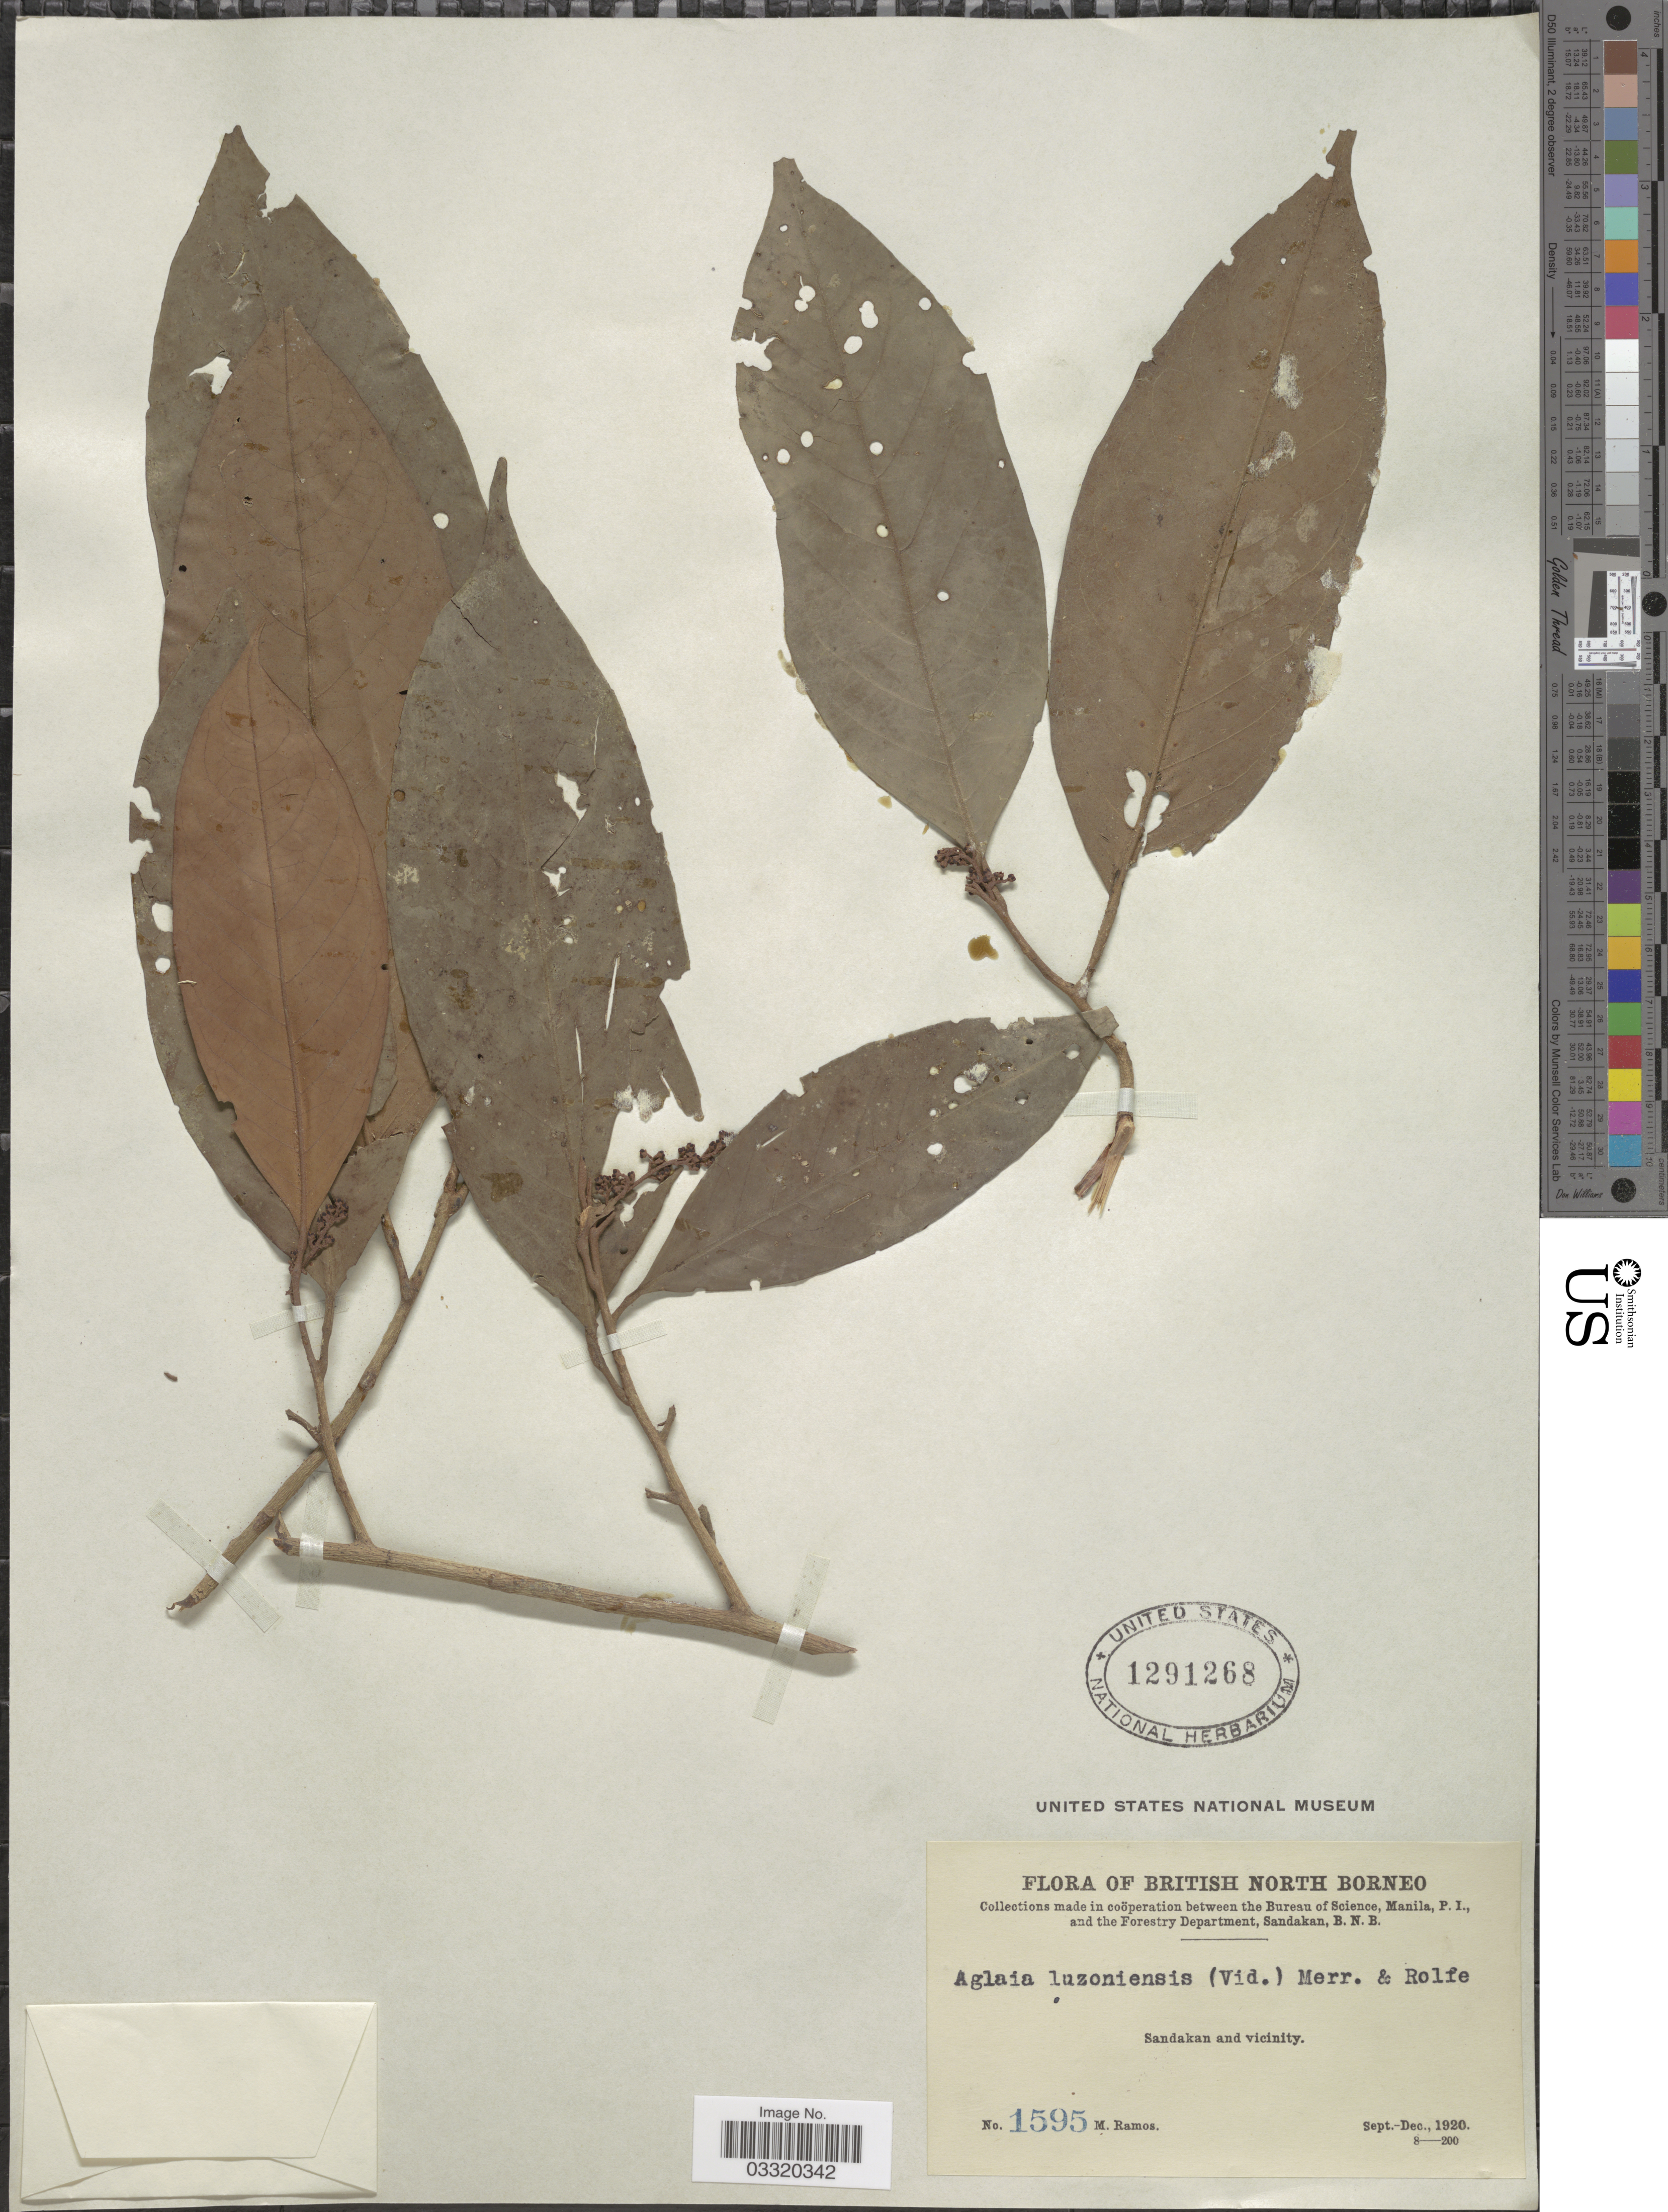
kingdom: Plantae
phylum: Tracheophyta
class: Magnoliopsida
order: Sapindales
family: Meliaceae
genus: Aglaia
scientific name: Aglaia luzoniensis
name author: (S. Vidal) Merr. & Rolfe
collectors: M. Ramos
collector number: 1595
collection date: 1920-09/1920-12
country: Malaysia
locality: British North Borneo. Sandakan and vicinity.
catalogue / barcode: US 1291268